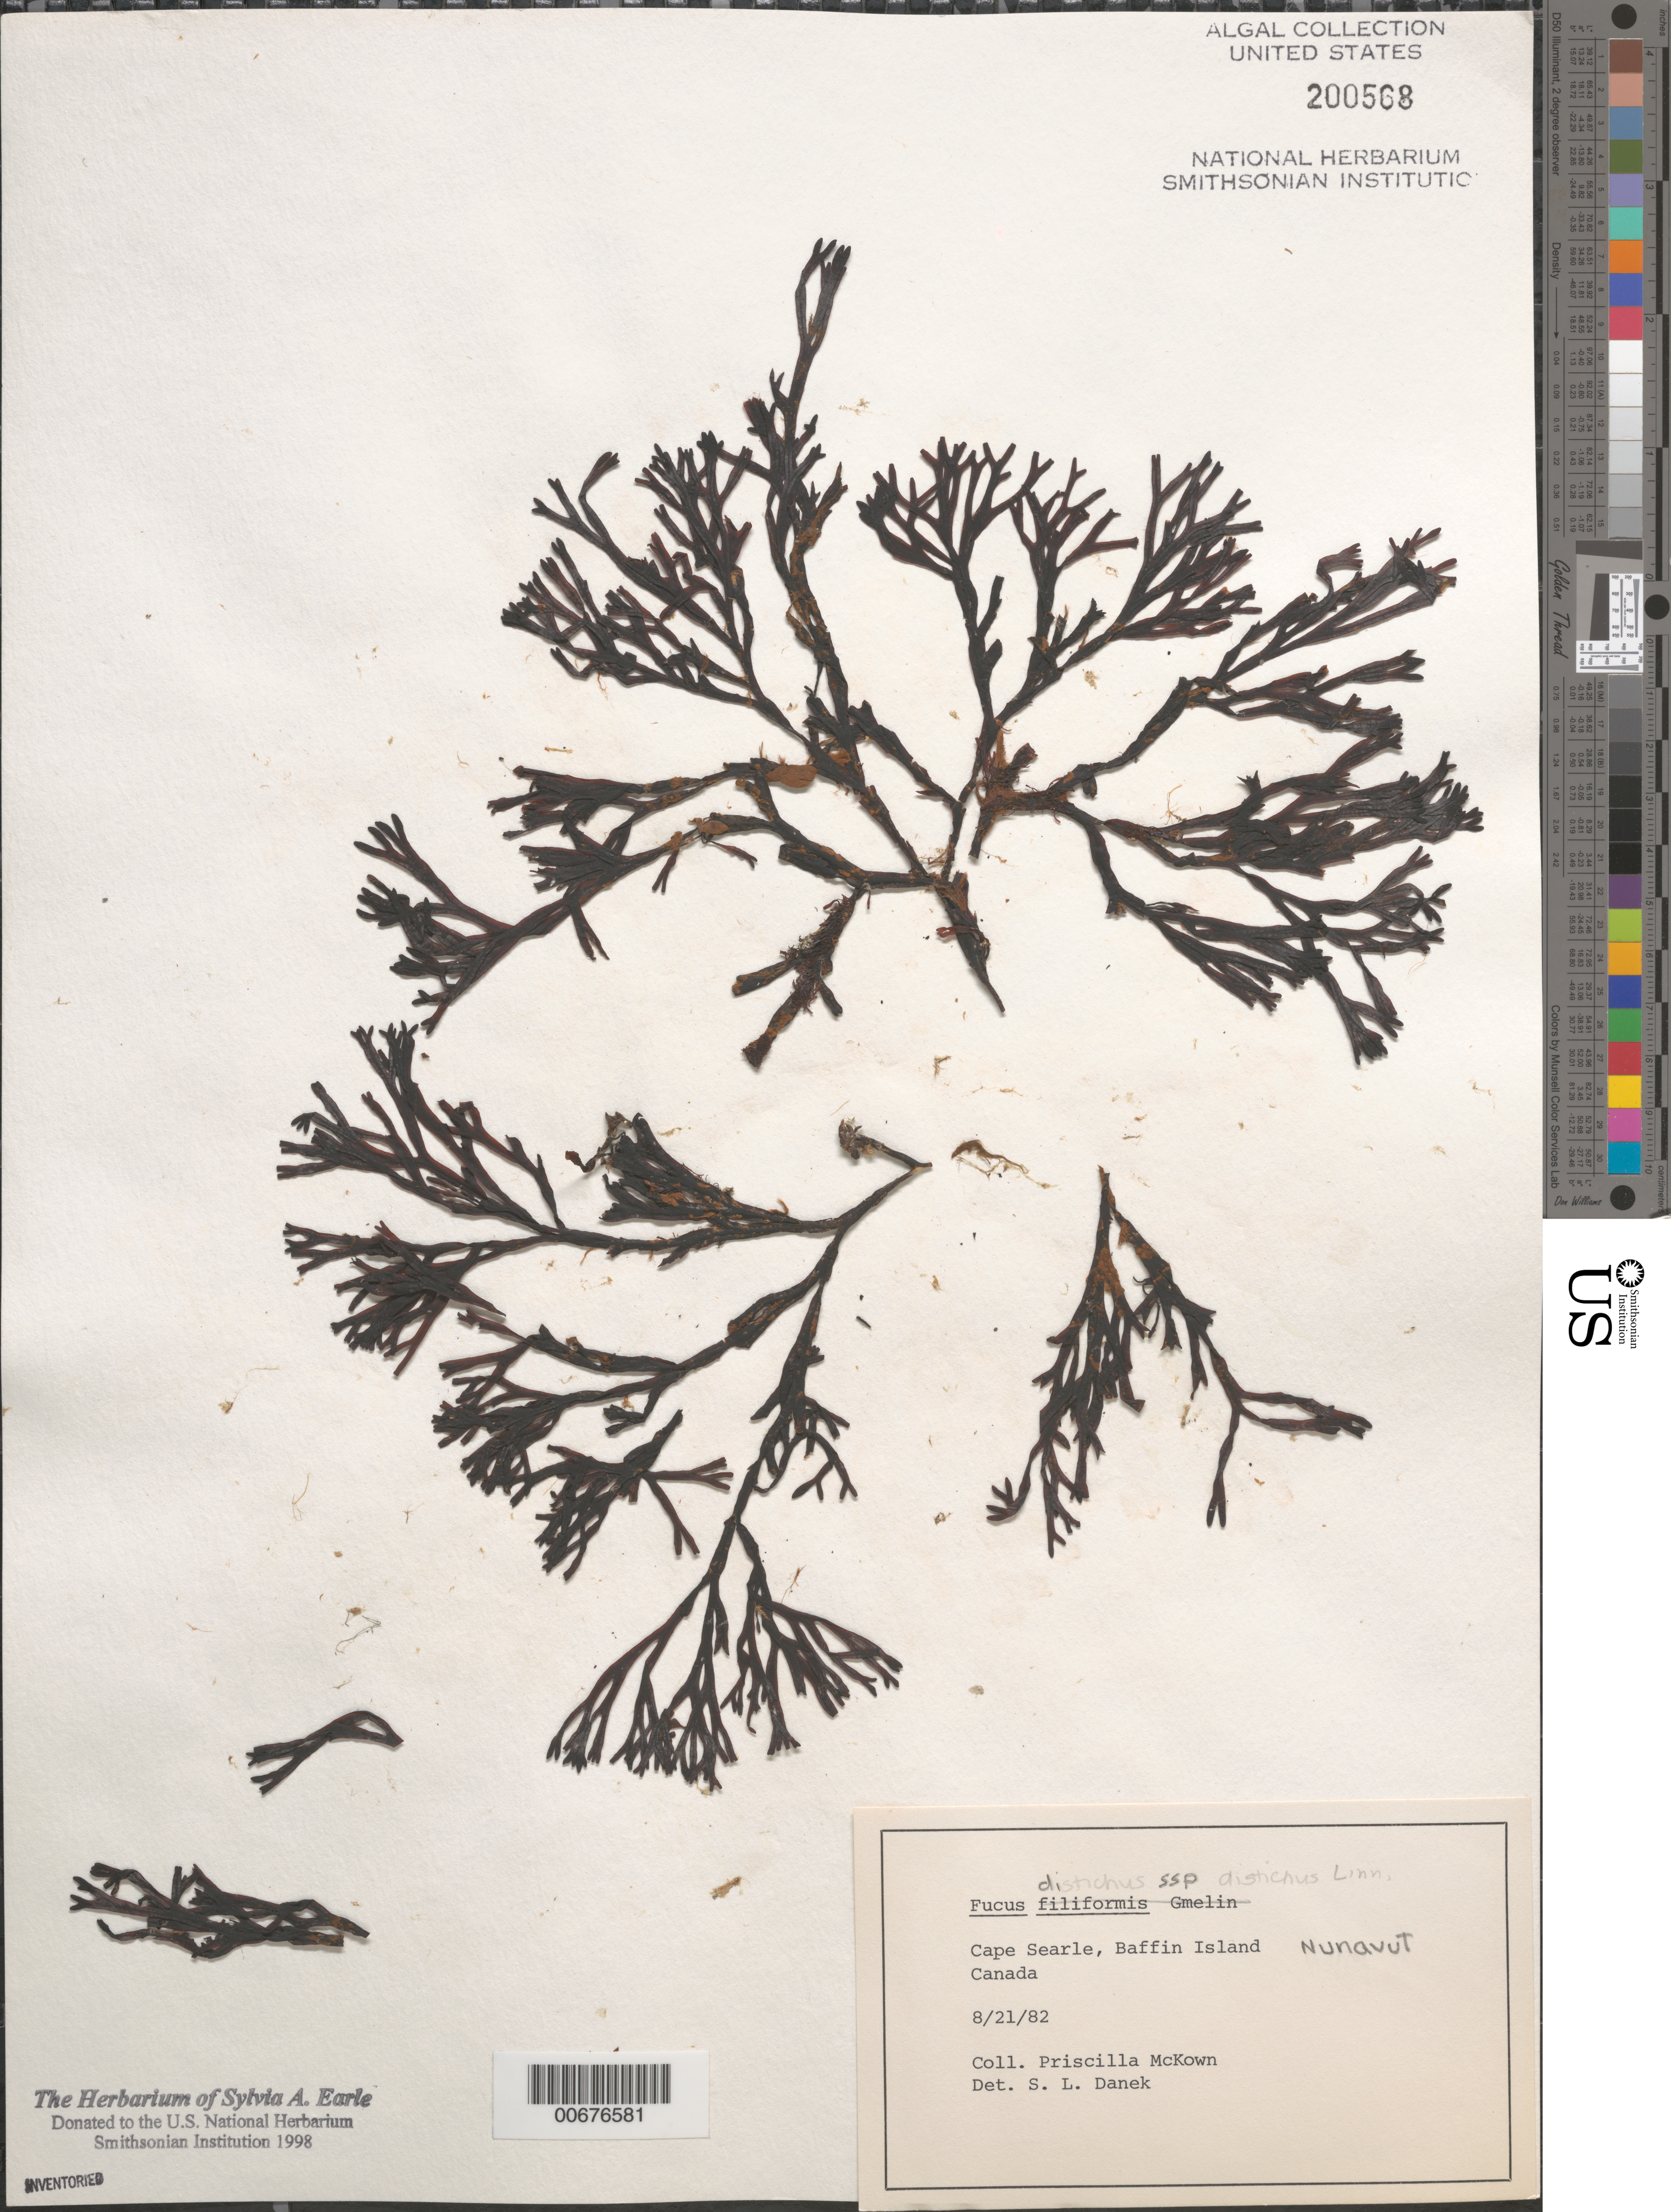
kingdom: Chromista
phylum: Ochrophyta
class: Phaeophyceae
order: Fucales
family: Fucaceae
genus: Fucus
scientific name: Fucus distichus subsp. distichus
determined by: Danek, S. L.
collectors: P. McKown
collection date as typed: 21 Aug 1982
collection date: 1982-08-21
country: Canada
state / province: Nunavut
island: Baffin Island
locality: Cape Searle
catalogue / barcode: US 200568